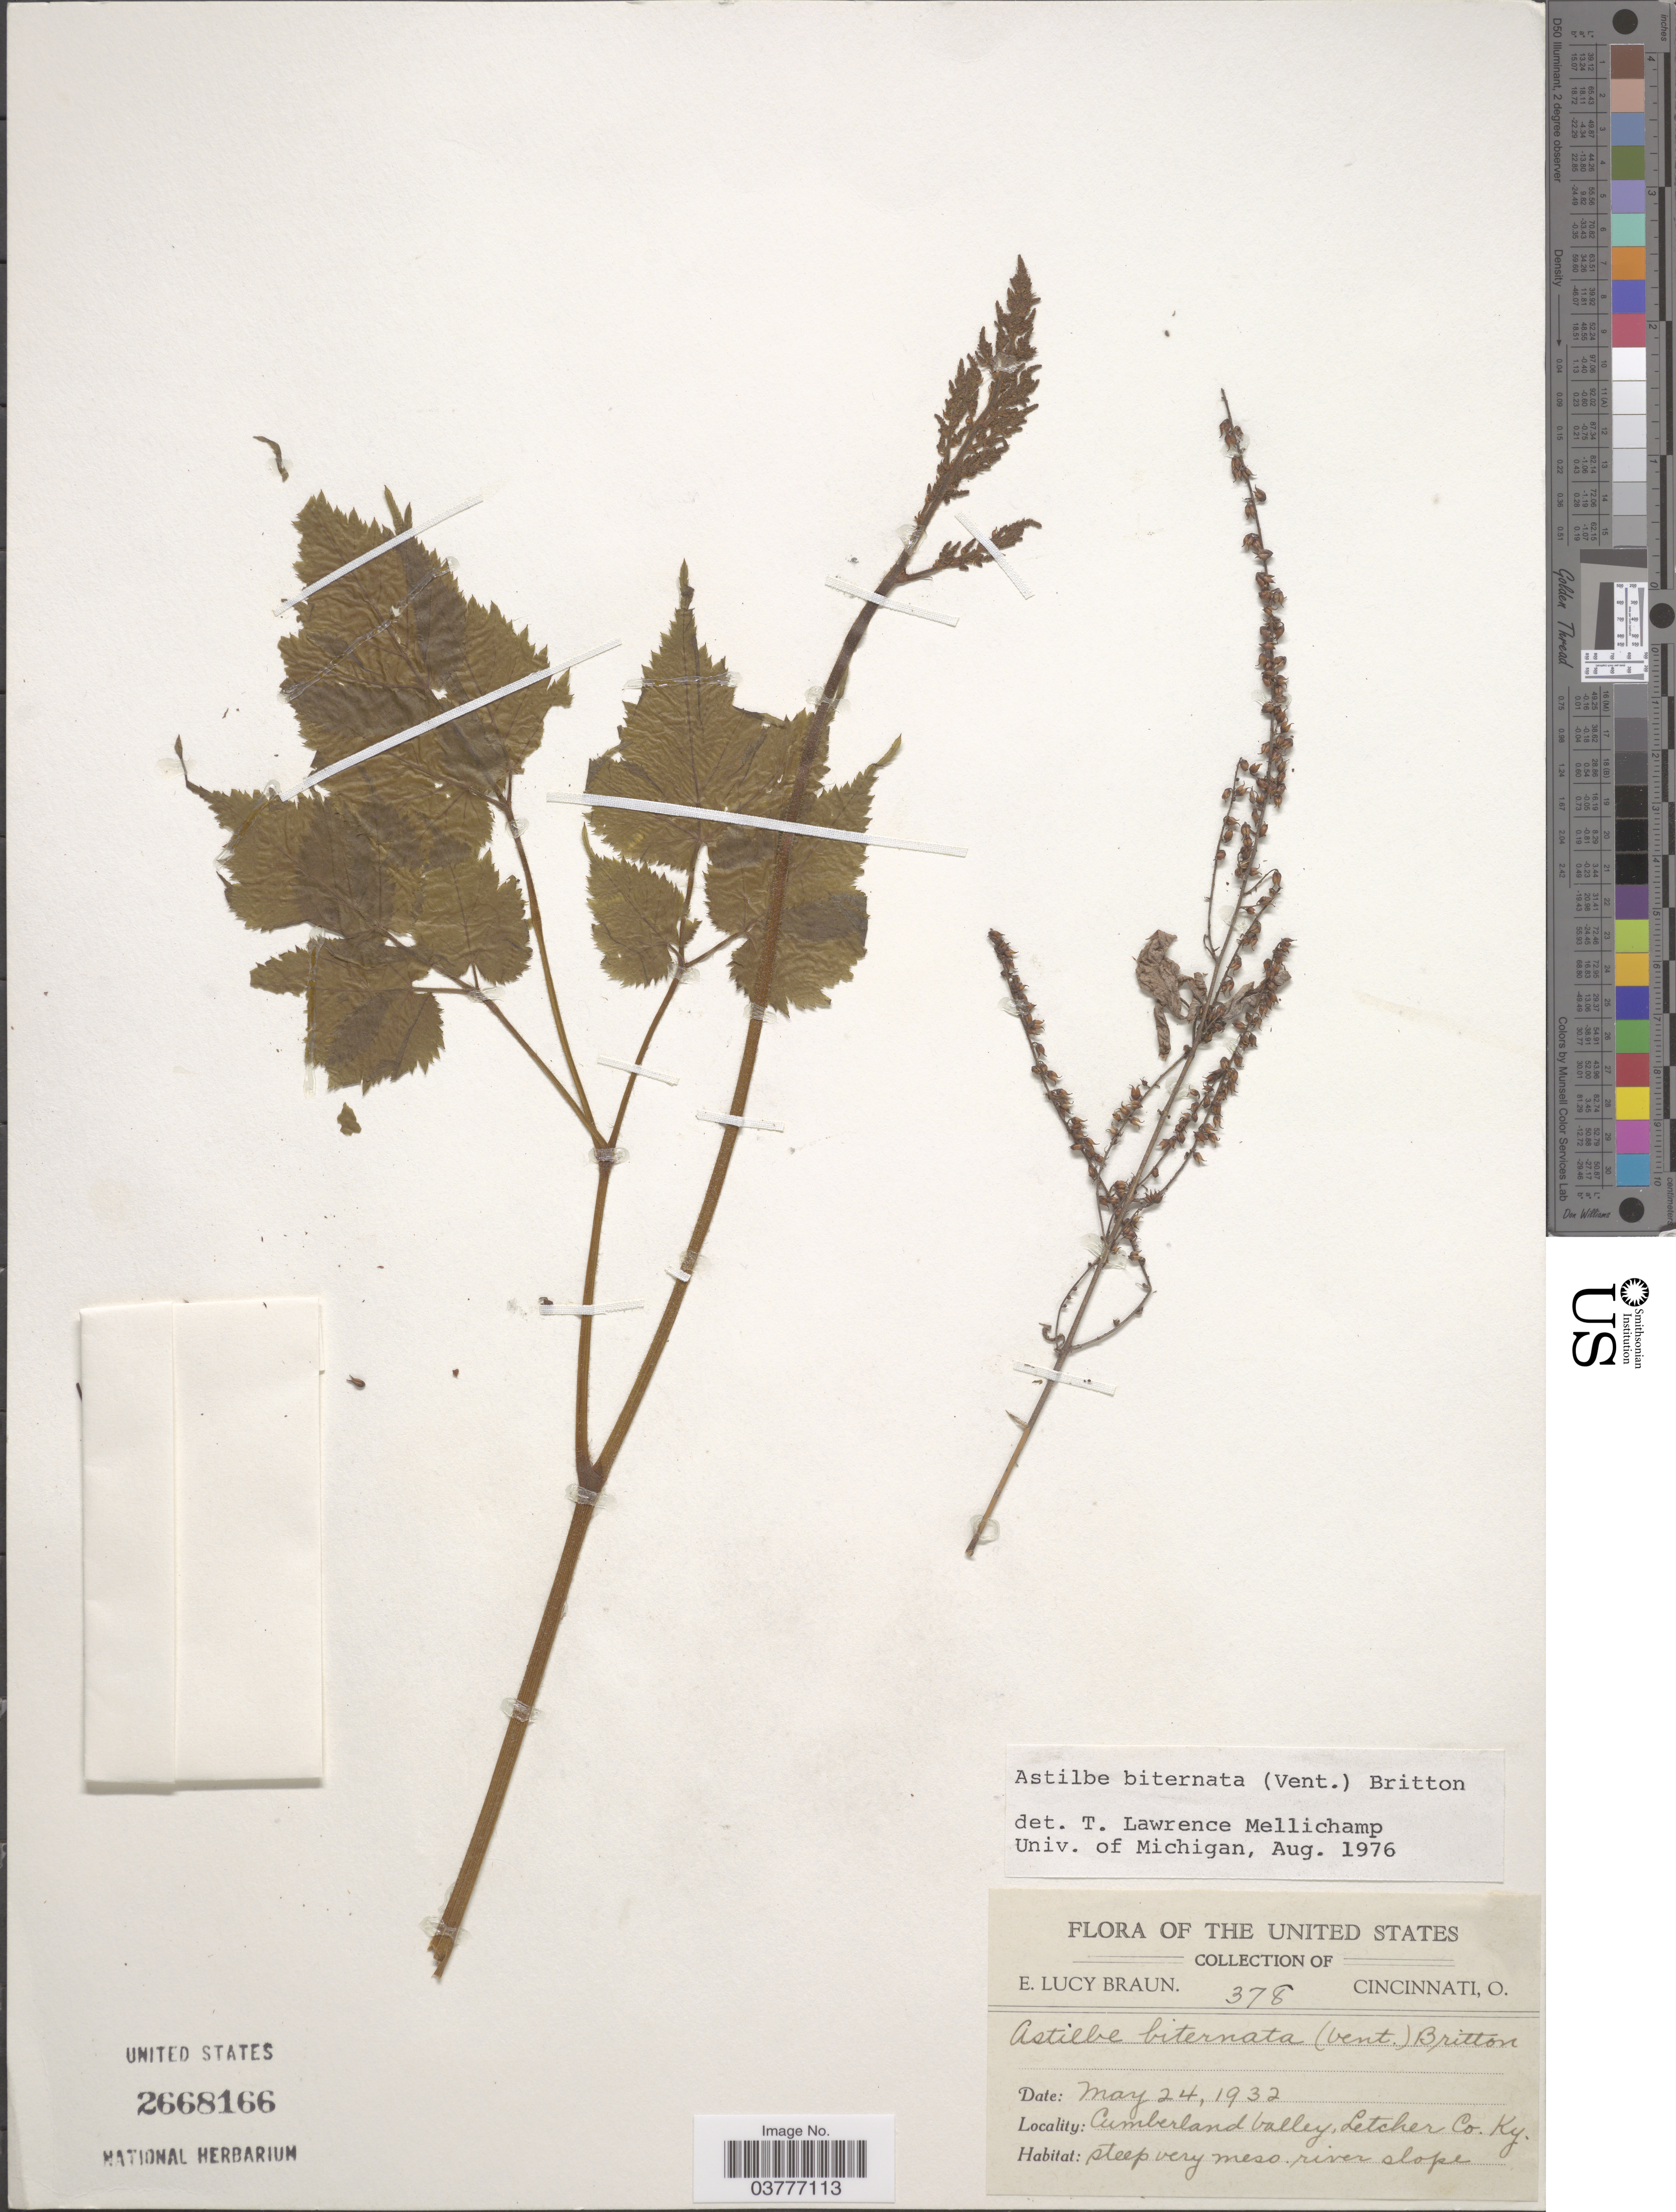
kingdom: Plantae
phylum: Tracheophyta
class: Magnoliopsida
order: Saxifragales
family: Saxifragaceae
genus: Astilbe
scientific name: Astilbe biternata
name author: (Vent.) Britton ex Kearney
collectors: E. L. Braun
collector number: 378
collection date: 1932-05-24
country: United States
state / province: Kentucky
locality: Cumberland Valley, Letcher Co. River slope.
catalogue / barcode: US 2668166